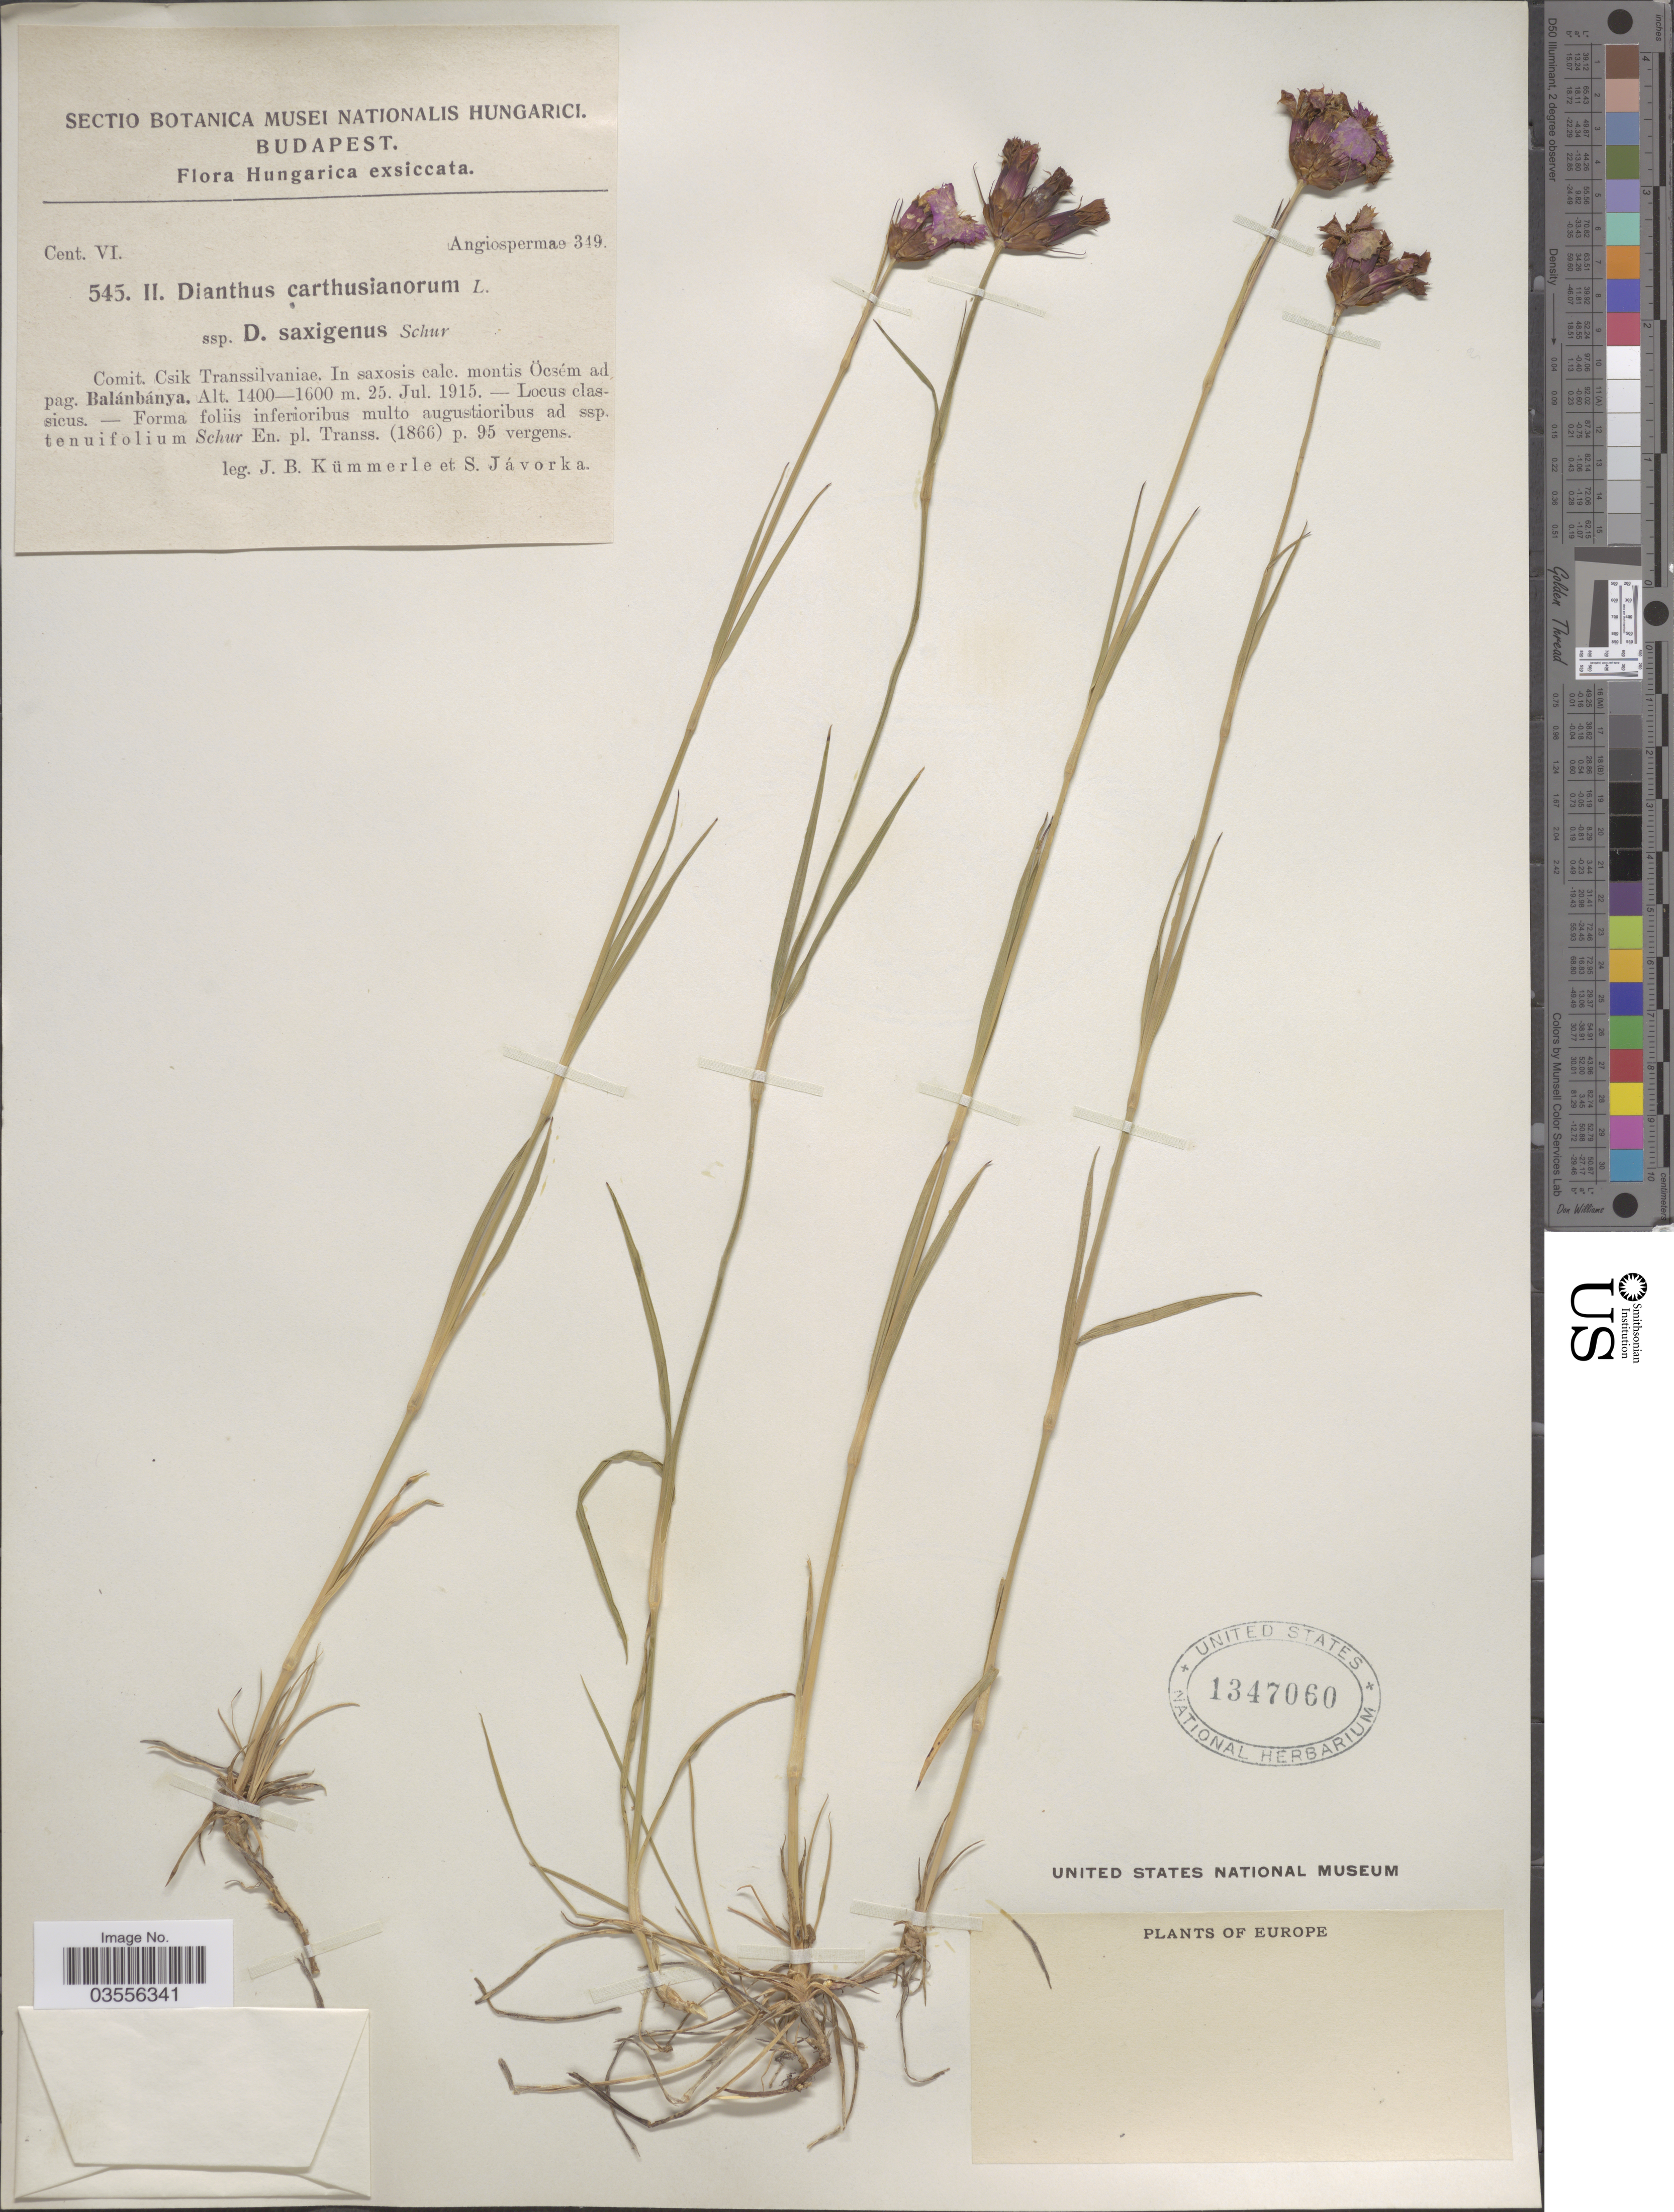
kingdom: Plantae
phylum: Tracheophyta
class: Magnoliopsida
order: Caryophyllales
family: Caryophyllaceae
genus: Dianthus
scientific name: Dianthus carthusianorum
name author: L.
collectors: J. Kummerle & S. Javorka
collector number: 545II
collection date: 1915-07-25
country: Hungary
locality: Comit. Csik Transsilvaniae. Montis Öcsém ad pag. Balánbánya.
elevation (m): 1400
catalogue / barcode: US 1347060